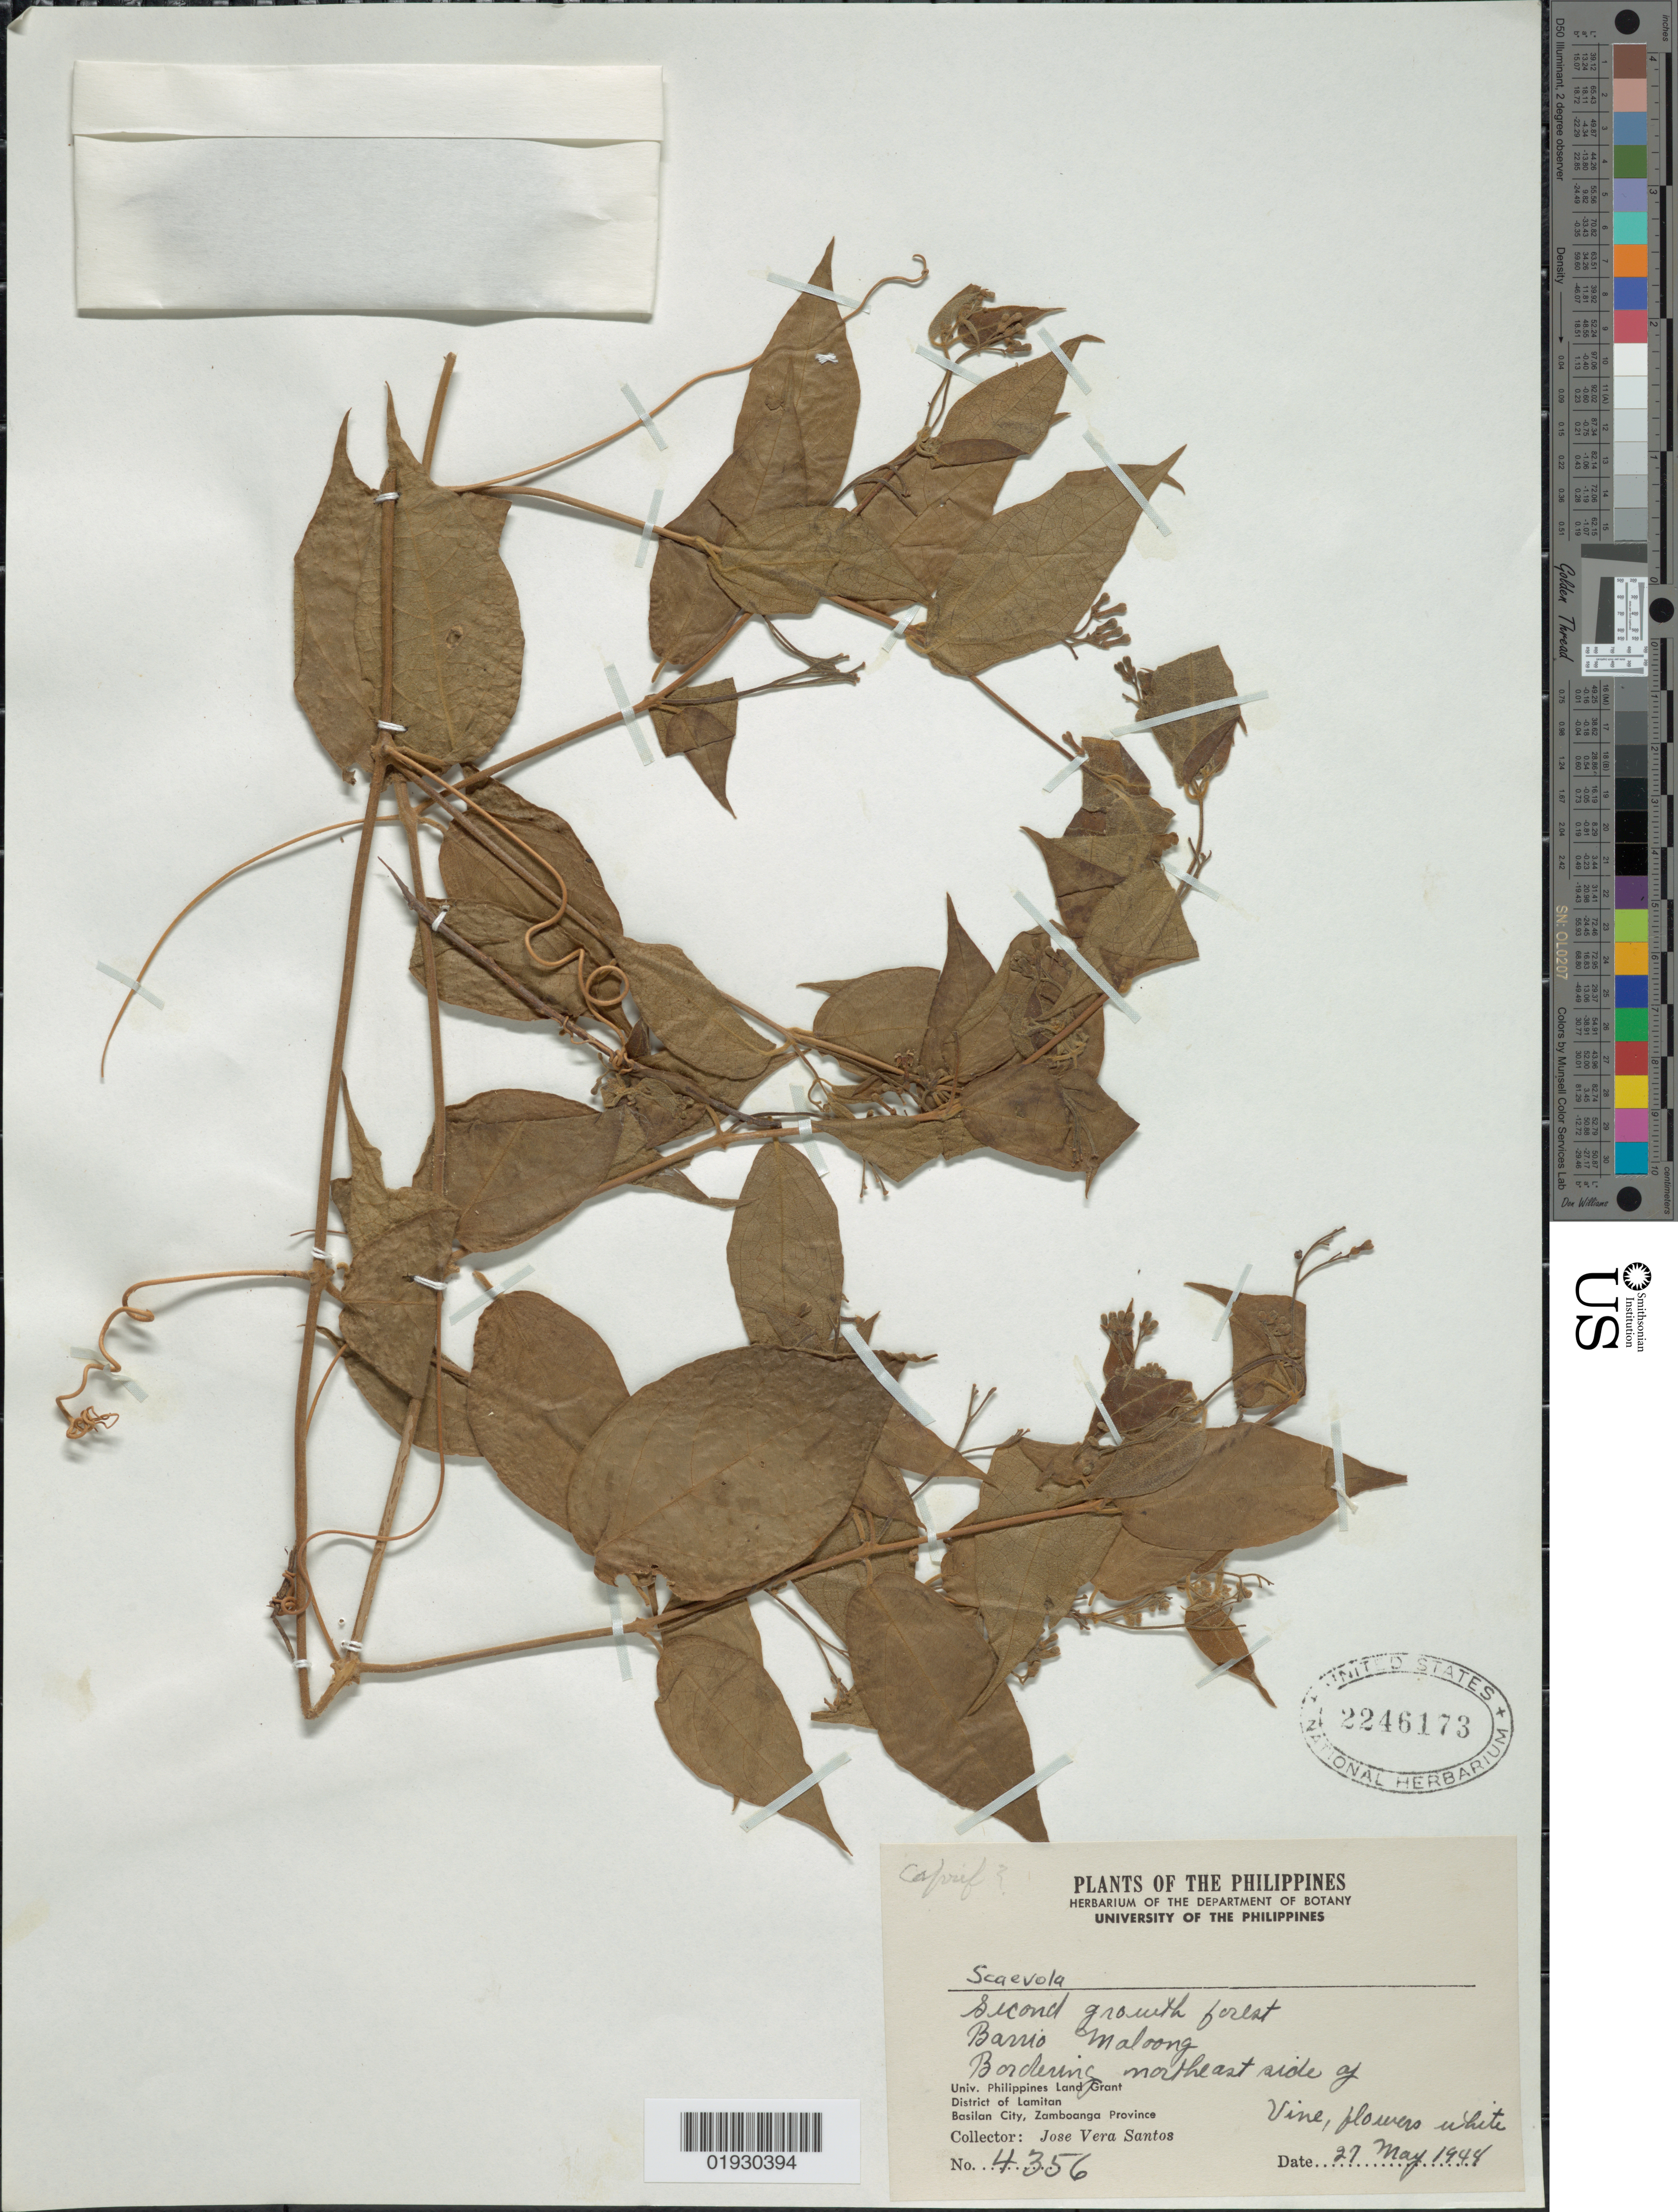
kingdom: Plantae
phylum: Tracheophyta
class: Magnoliopsida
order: Asterales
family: Goodeniaceae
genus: Scaevola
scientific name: Scaevola sp.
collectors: J. Santos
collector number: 4356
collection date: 1944-05-27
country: Philippines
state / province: Muslim Mindanao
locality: Barrio Maloong. Bordering northeast side of Univ. Philippines Land Grant. District of Lamitan. Basilan City, Zamboanga Province.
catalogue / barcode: US 2246173